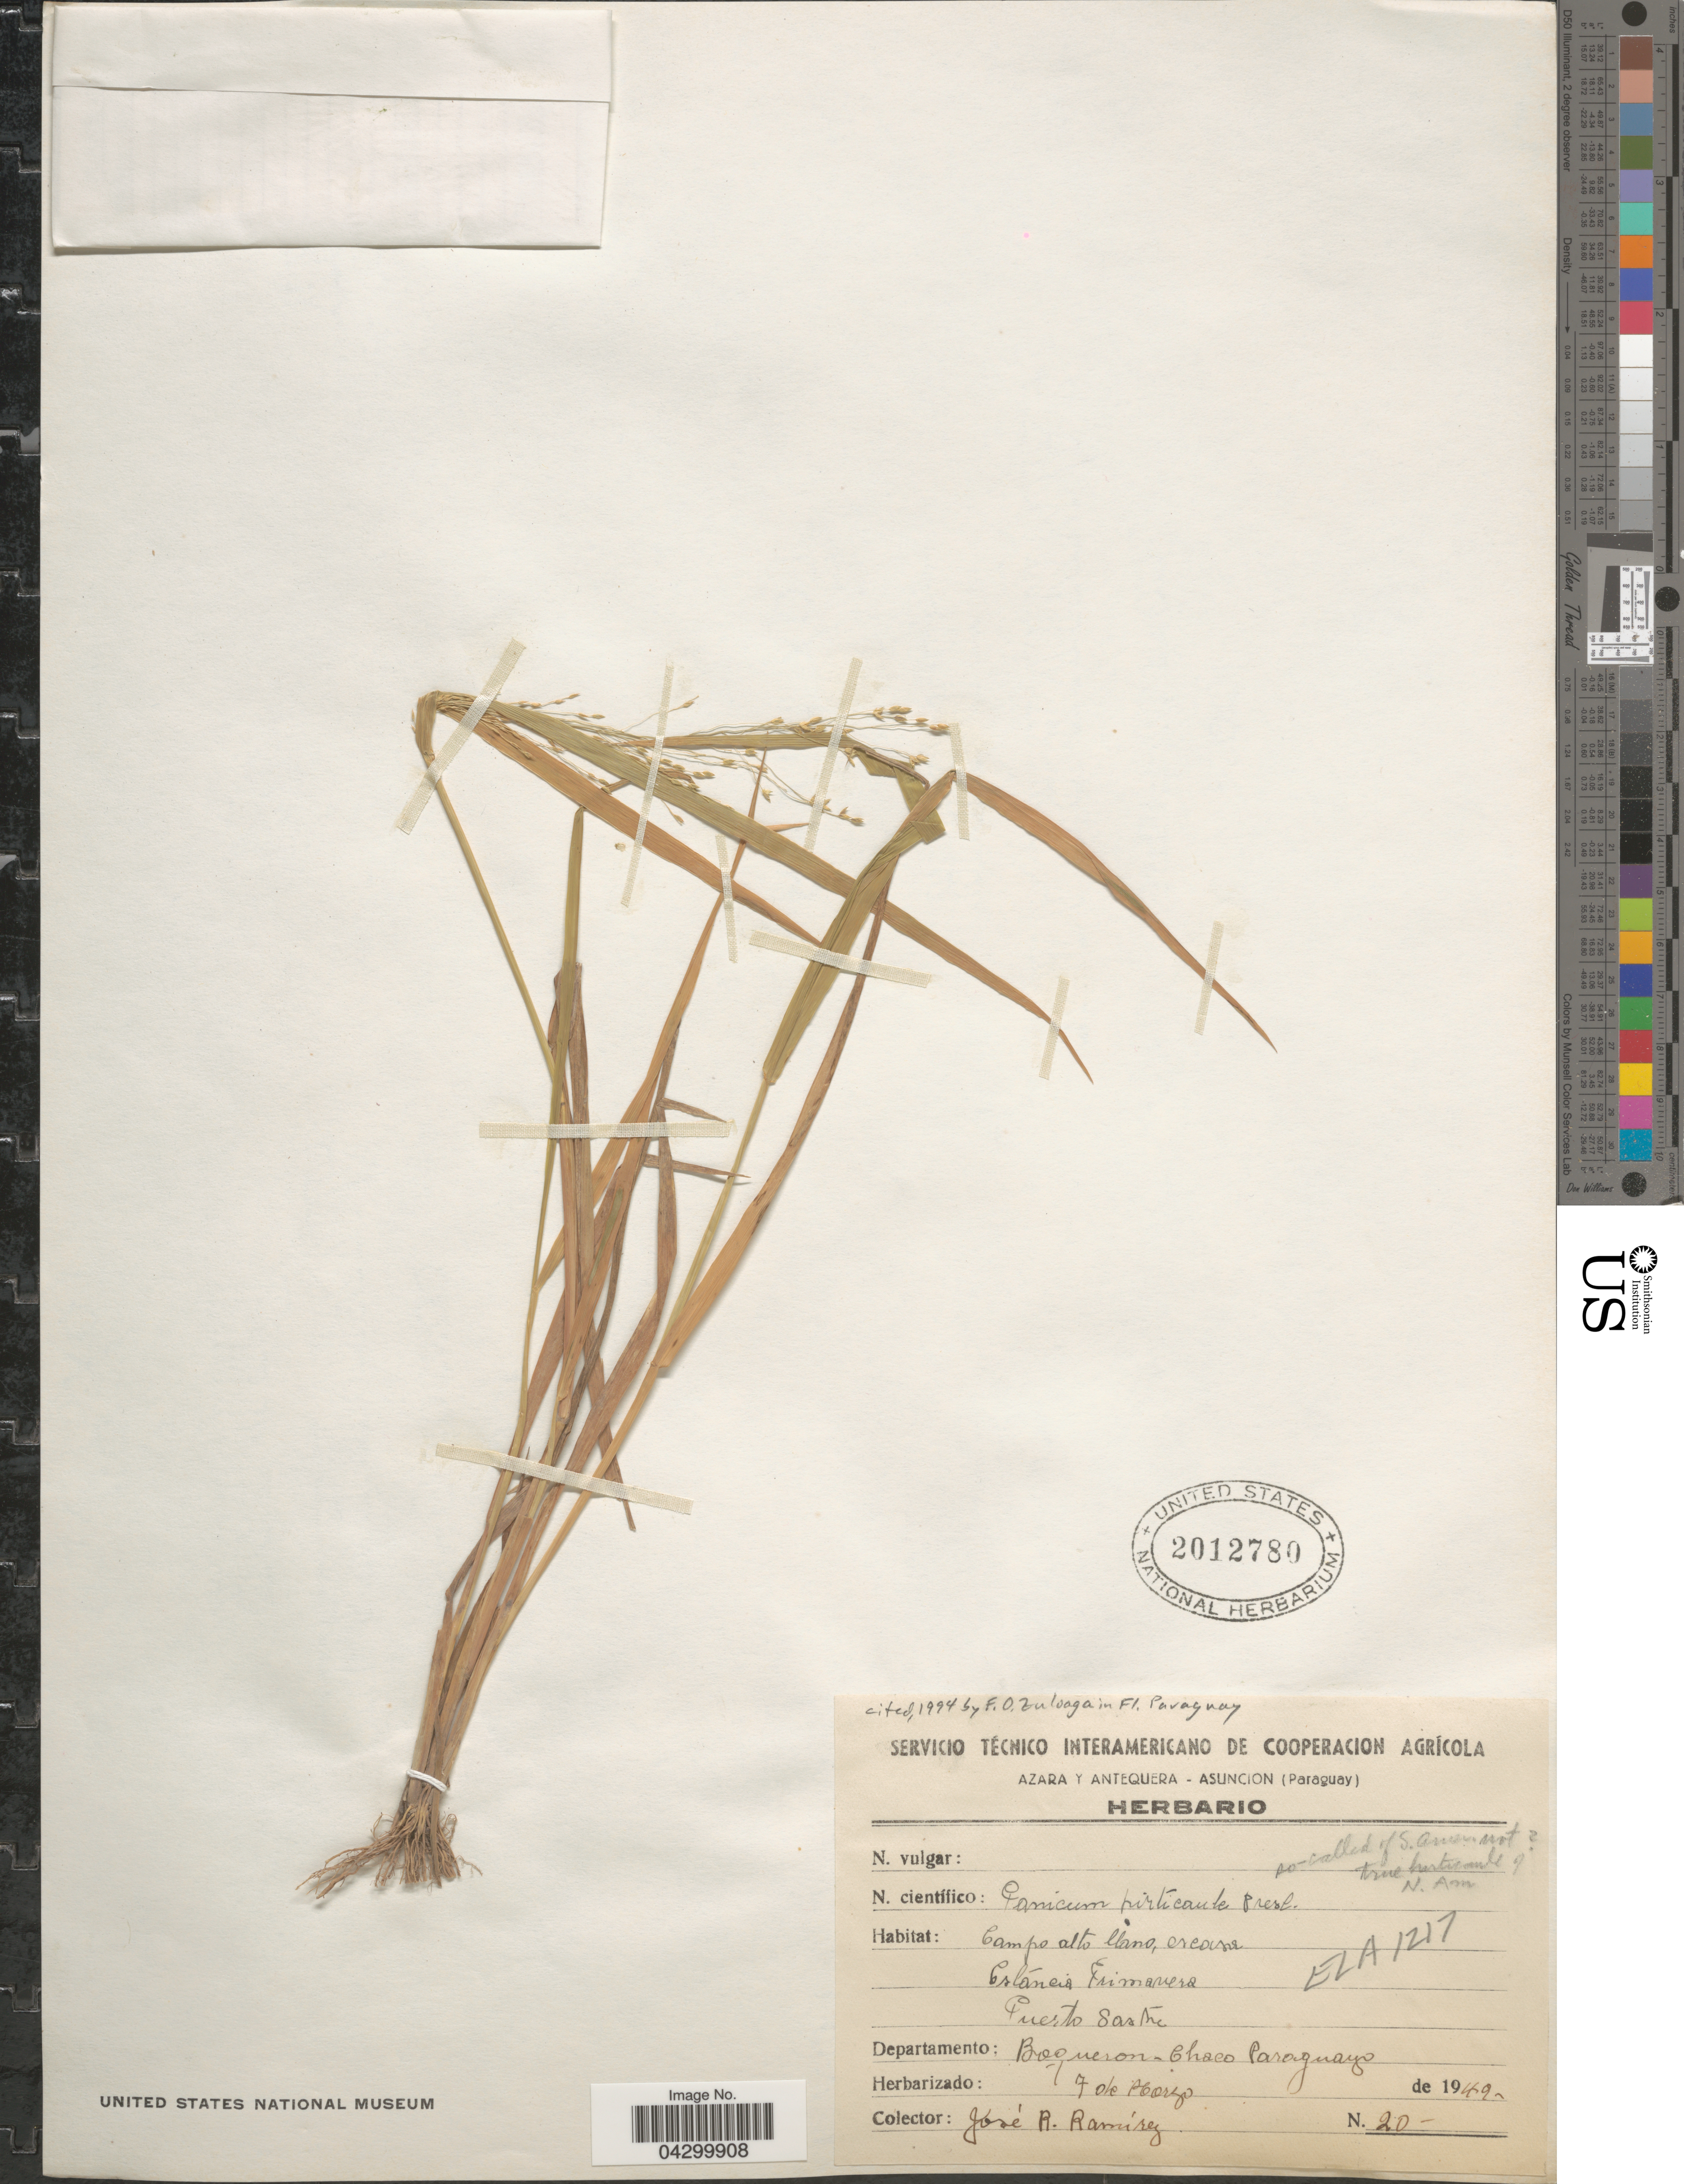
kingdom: Plantae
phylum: Tracheophyta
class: Liliopsida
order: Poales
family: Poaceae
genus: Panicum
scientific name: Panicum hirticaule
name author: J. Presl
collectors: J. Ramírez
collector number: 20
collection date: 1949-03-07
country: Paraguay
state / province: Asuncion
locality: Azara y Antequera. Campo alto llano, Estáneia Primavera. Puerto Sastre. Departamento: Boqueron-Chaco Paraguayo.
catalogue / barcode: US 2012780